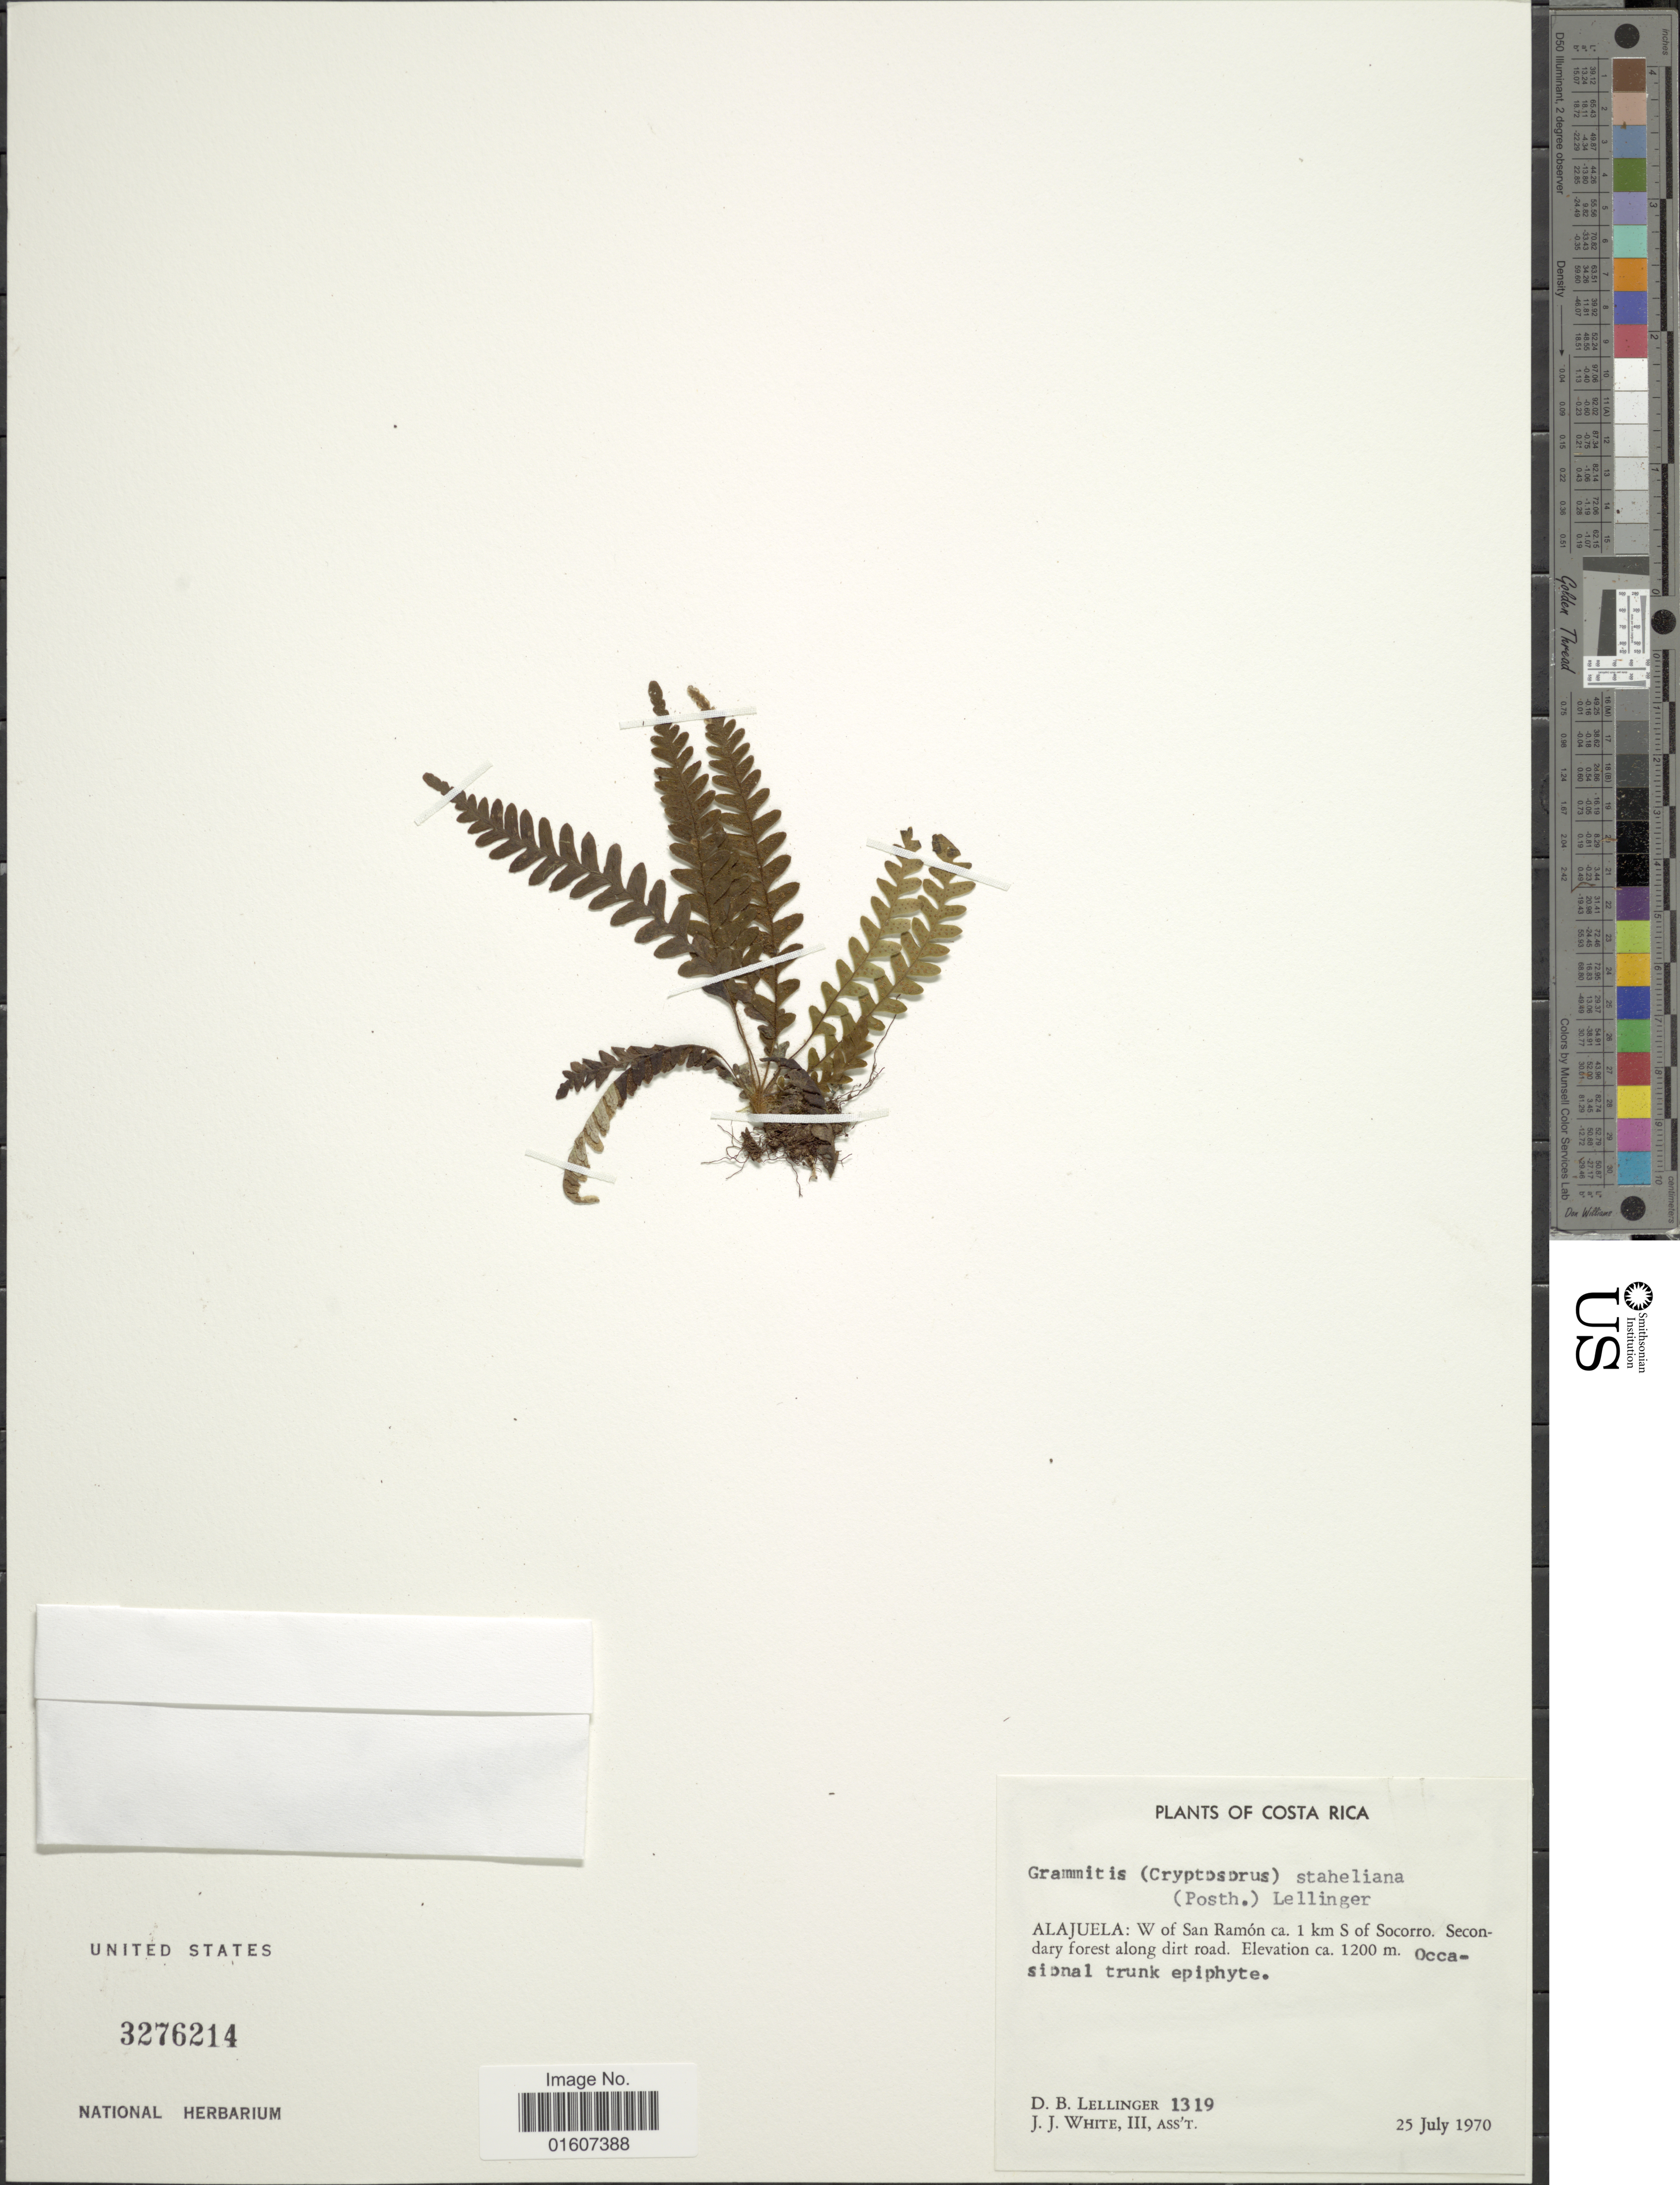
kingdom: Plantae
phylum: Tracheophyta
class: Polypodiopsida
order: Polypodiales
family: Polypodiaceae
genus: Terpsichore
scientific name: Terpsichore staheliana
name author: (Posth.) A.R. Sm.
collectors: D. B. Lellinger & J. J. White III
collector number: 1319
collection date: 1970-07-25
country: Costa Rica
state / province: Alajuela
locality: W of San Ramón ca. 1 km S of Socorro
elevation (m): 1200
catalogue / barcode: US 3276214